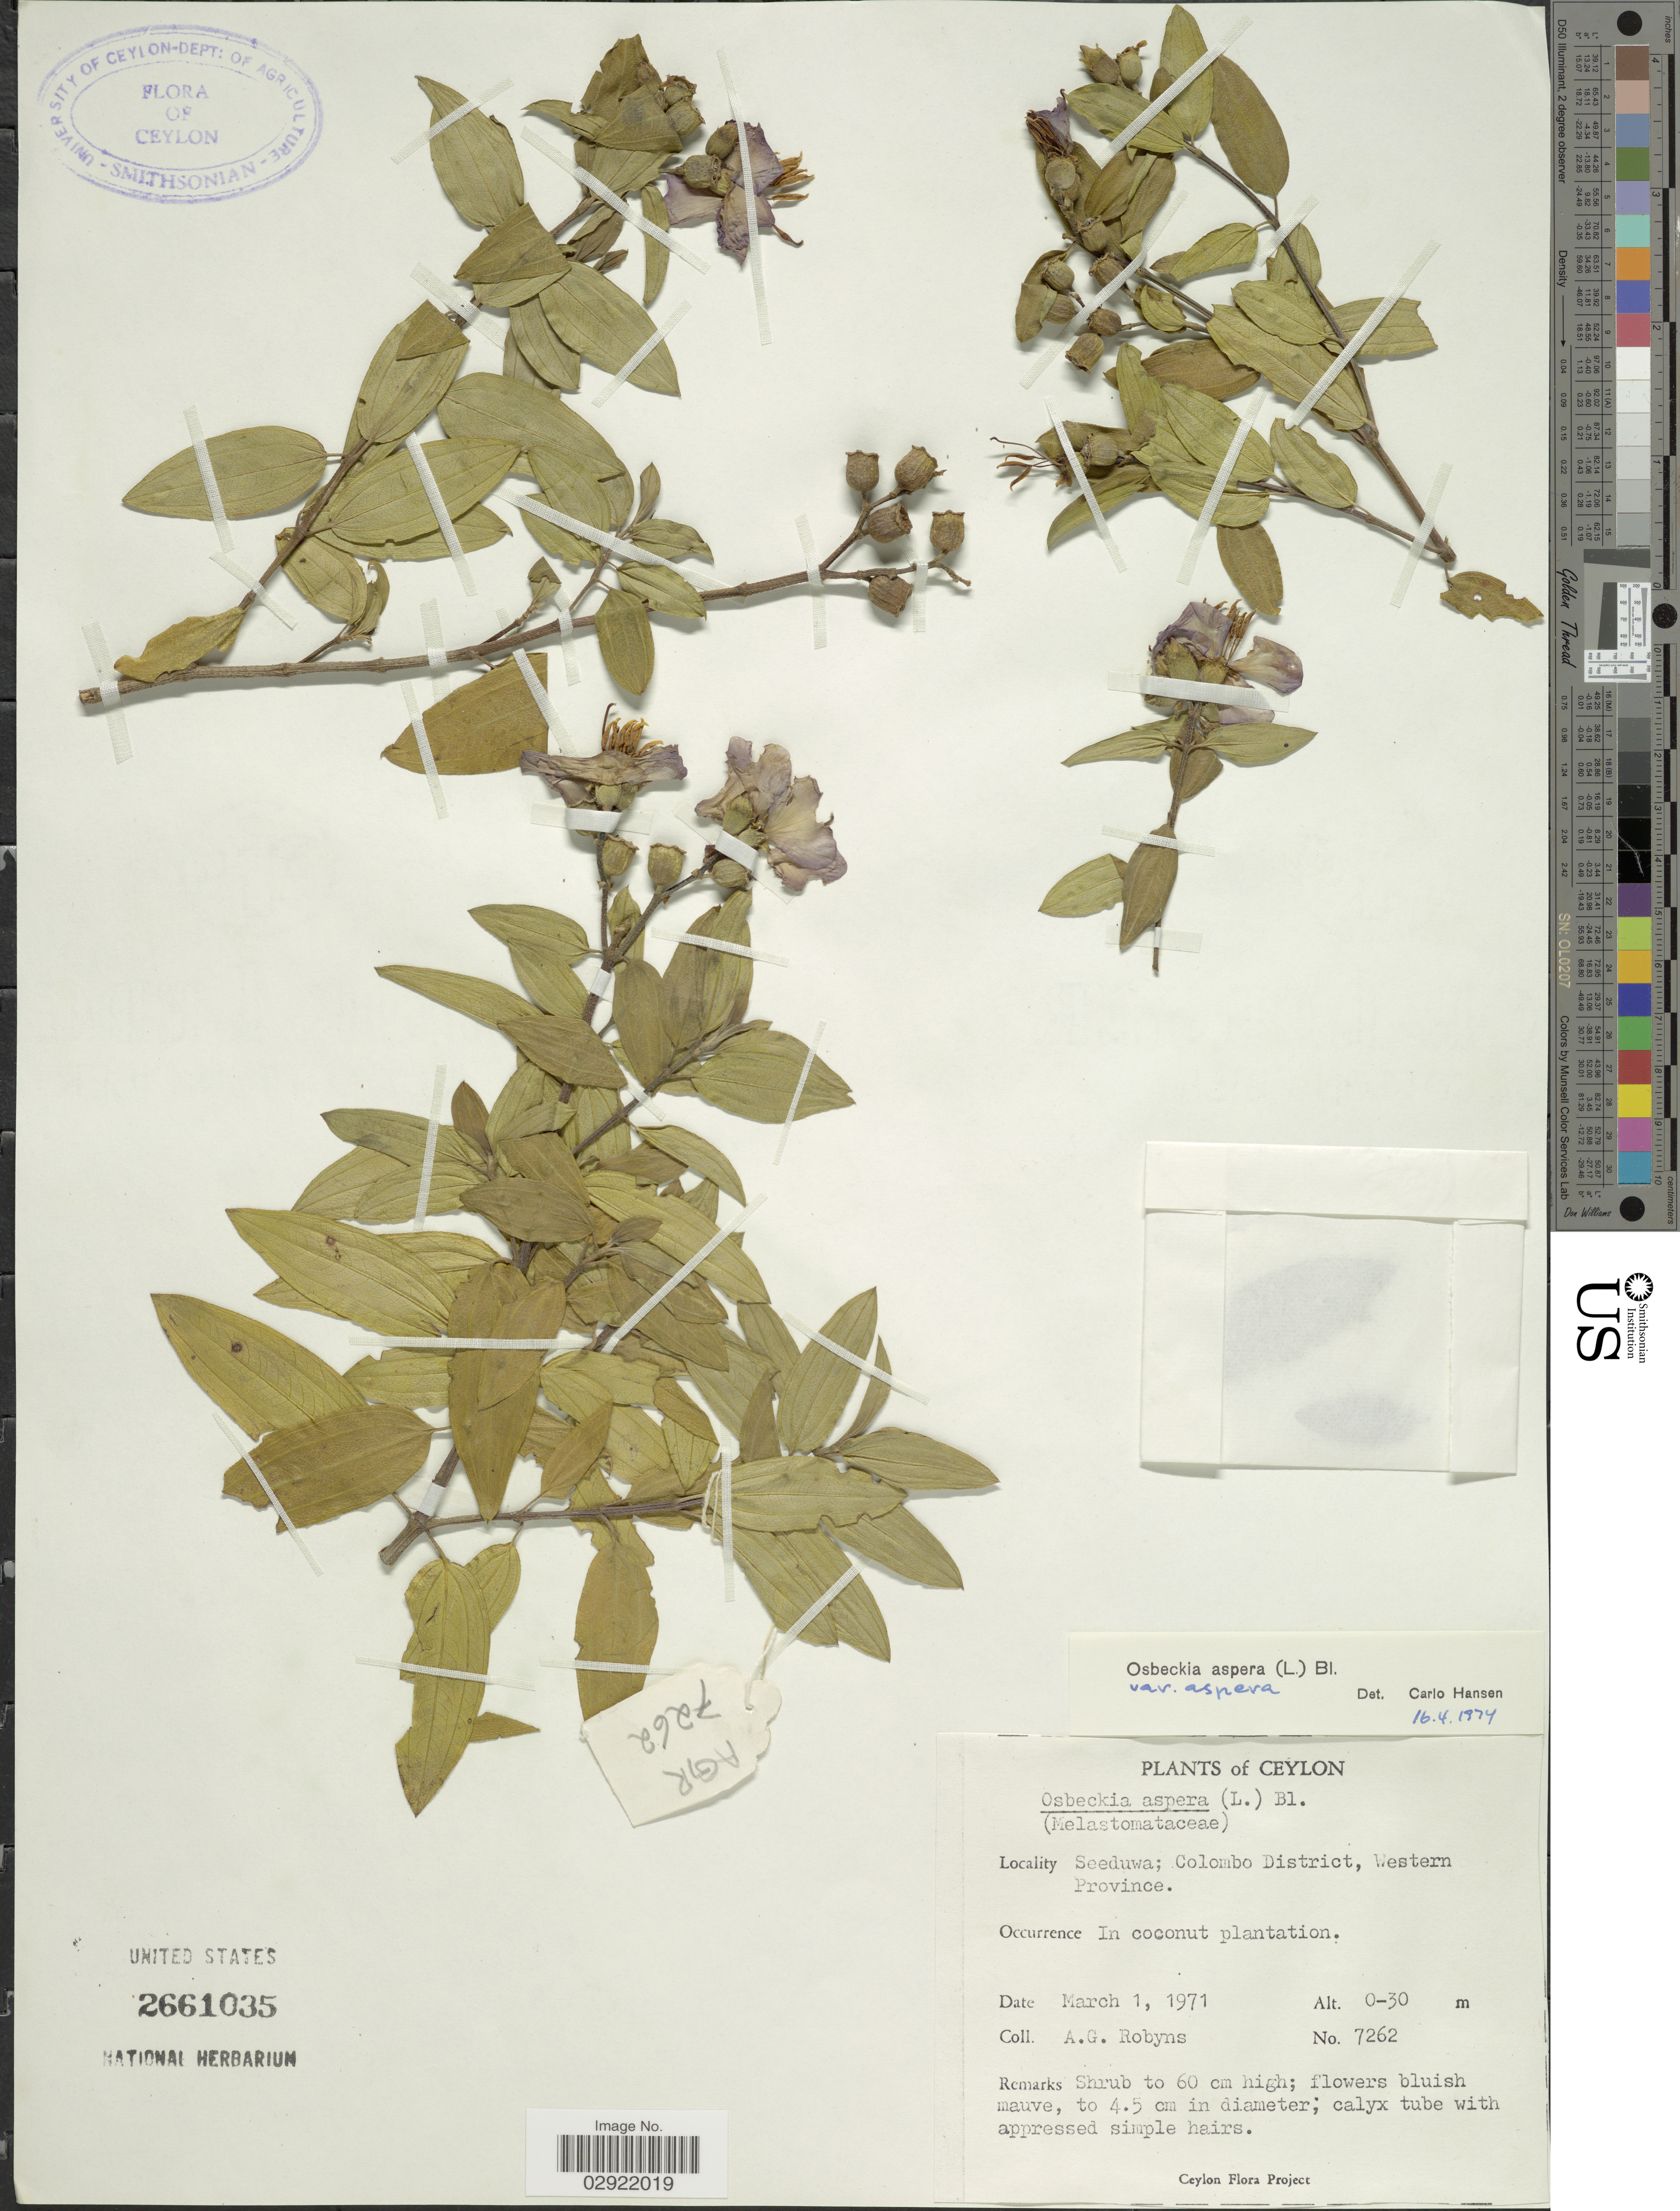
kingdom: Plantae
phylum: Tracheophyta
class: Magnoliopsida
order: Myrtales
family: Melastomataceae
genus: Osbeckia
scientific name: Osbeckia aspera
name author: Blume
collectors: A. Robyns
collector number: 7262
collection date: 1971-03-01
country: Sri Lanka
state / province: Western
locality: Ceylon. Seeduwa; Colombo District.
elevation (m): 0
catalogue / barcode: US 2661035